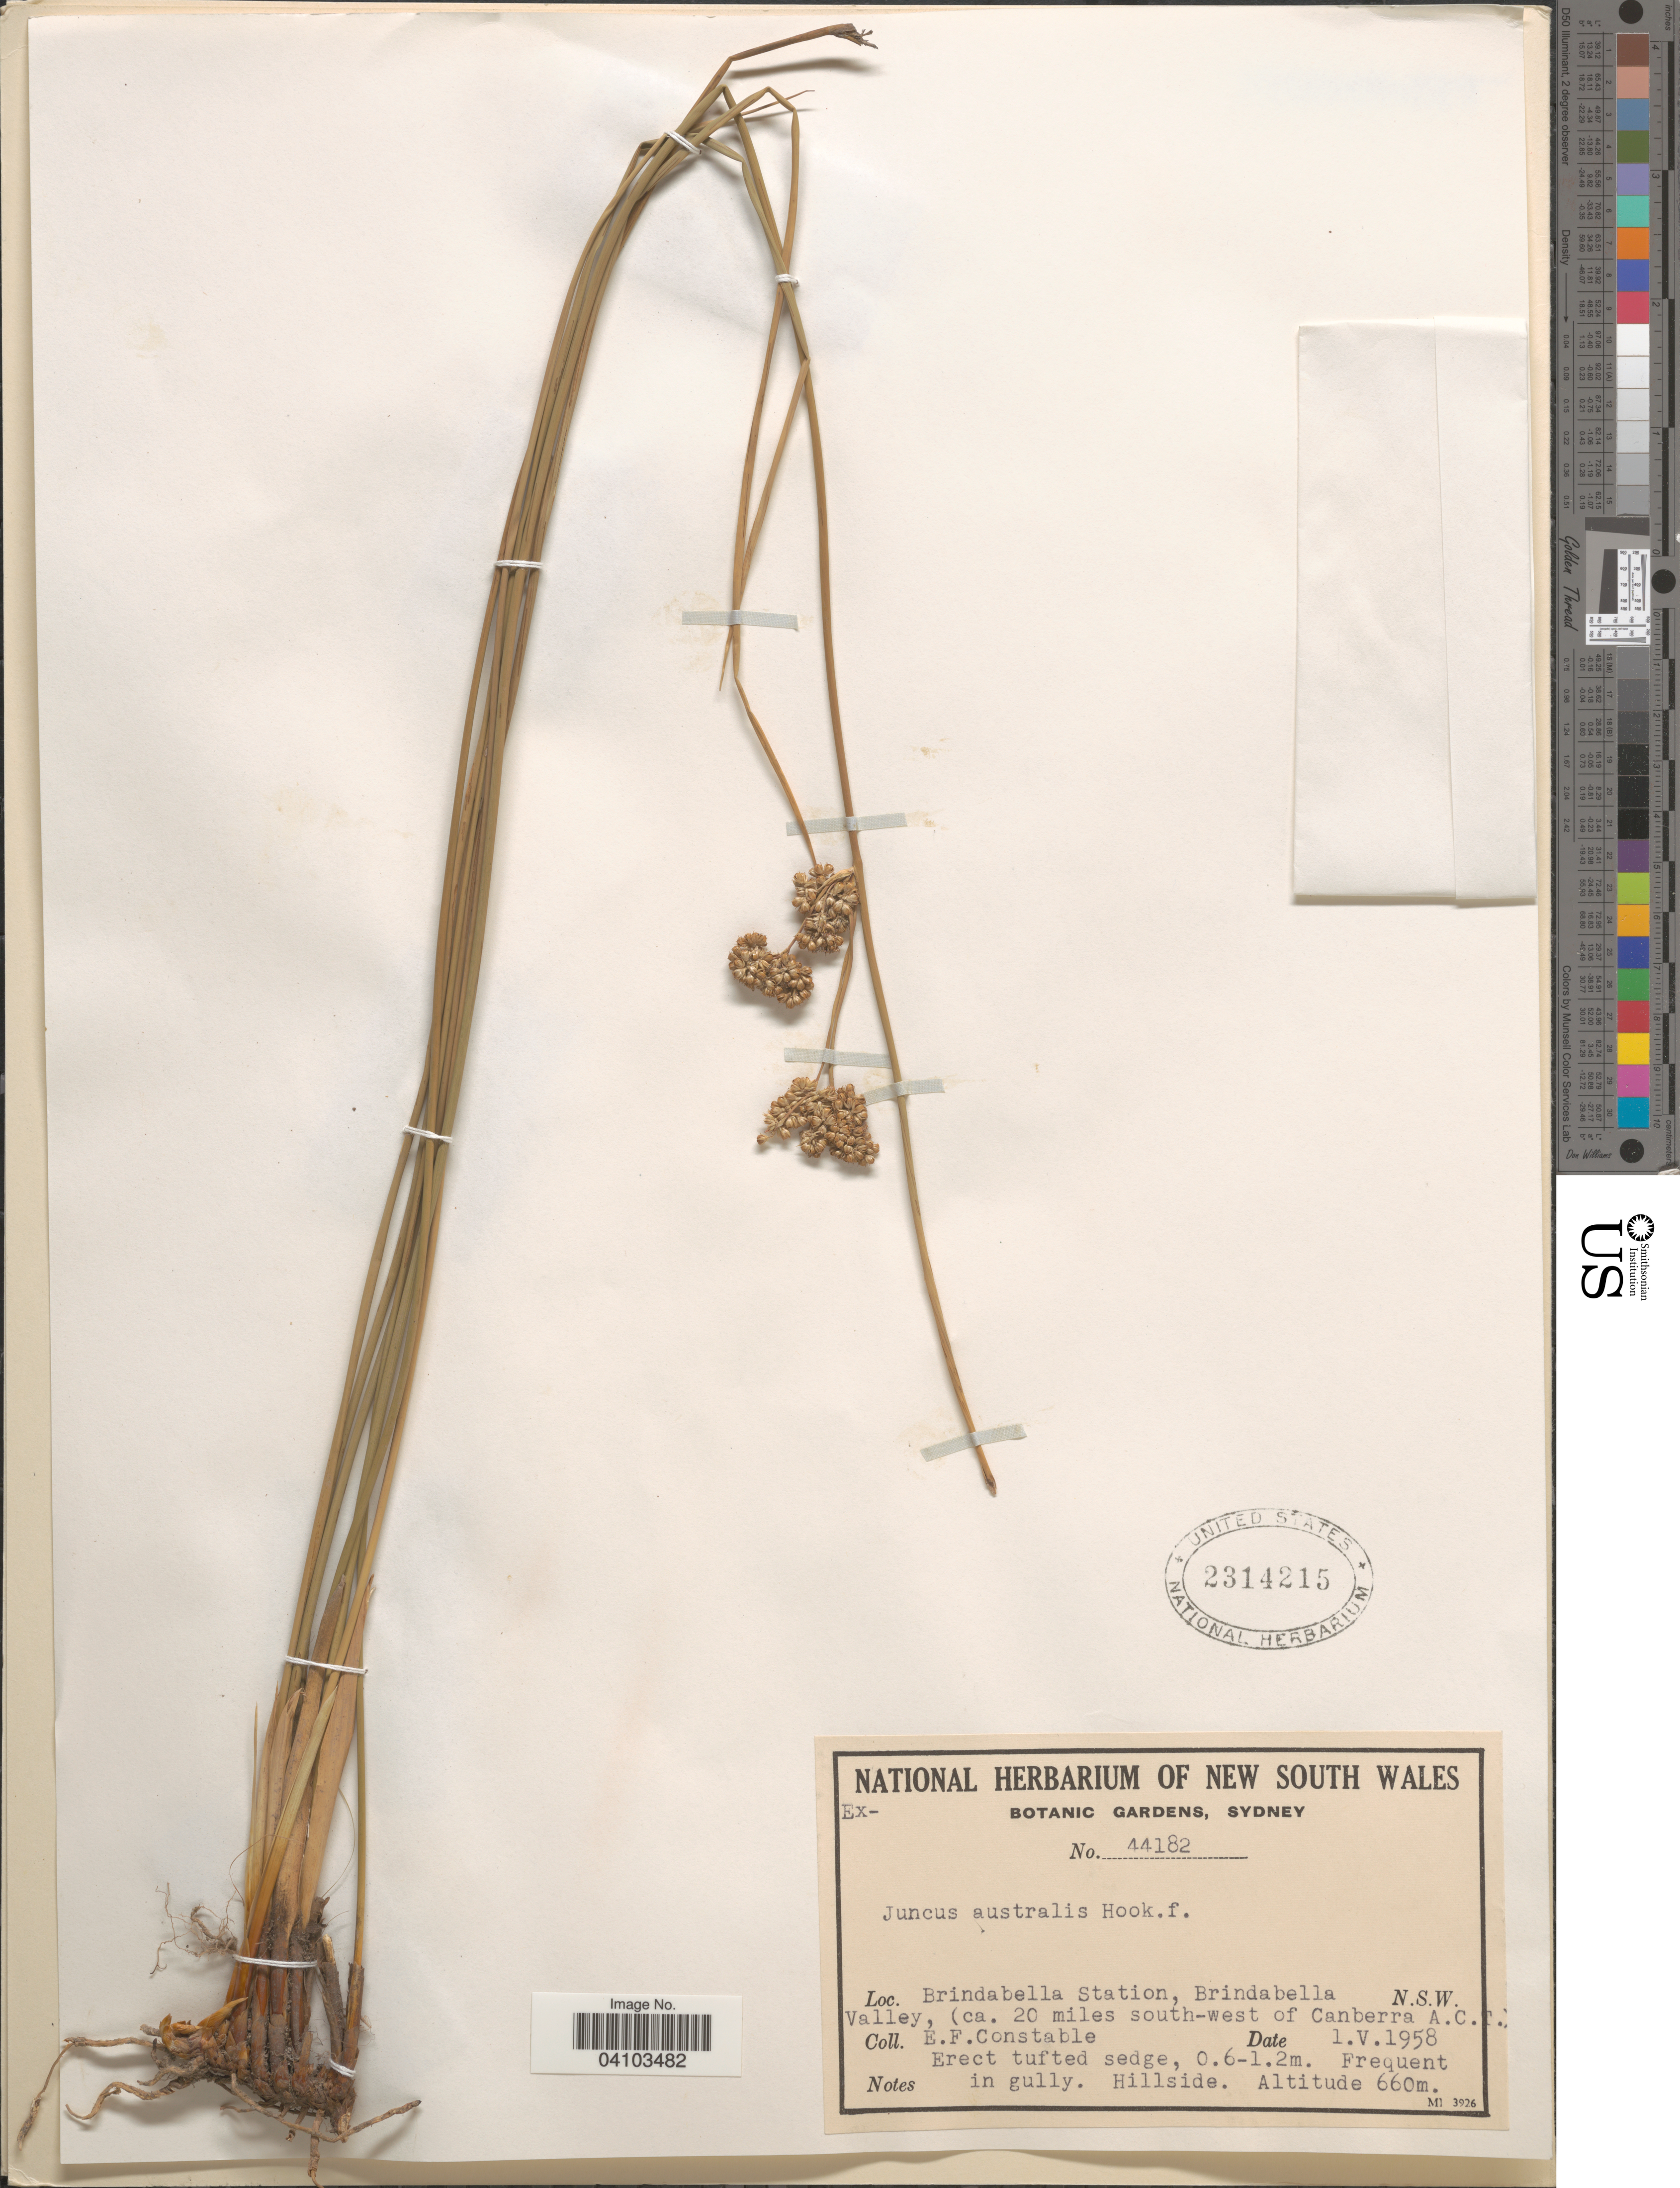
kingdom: Plantae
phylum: Tracheophyta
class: Liliopsida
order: Poales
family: Juncaceae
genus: Juncus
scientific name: Juncus australis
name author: Hook. f.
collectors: E. F. Constable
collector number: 44182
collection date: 1958-05-01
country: Australia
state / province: New South Wales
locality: Brindabella Station, Brindabella Valley, (ca. 20 miles south-west of Canberra A.C.T.).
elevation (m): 660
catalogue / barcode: US 2314215